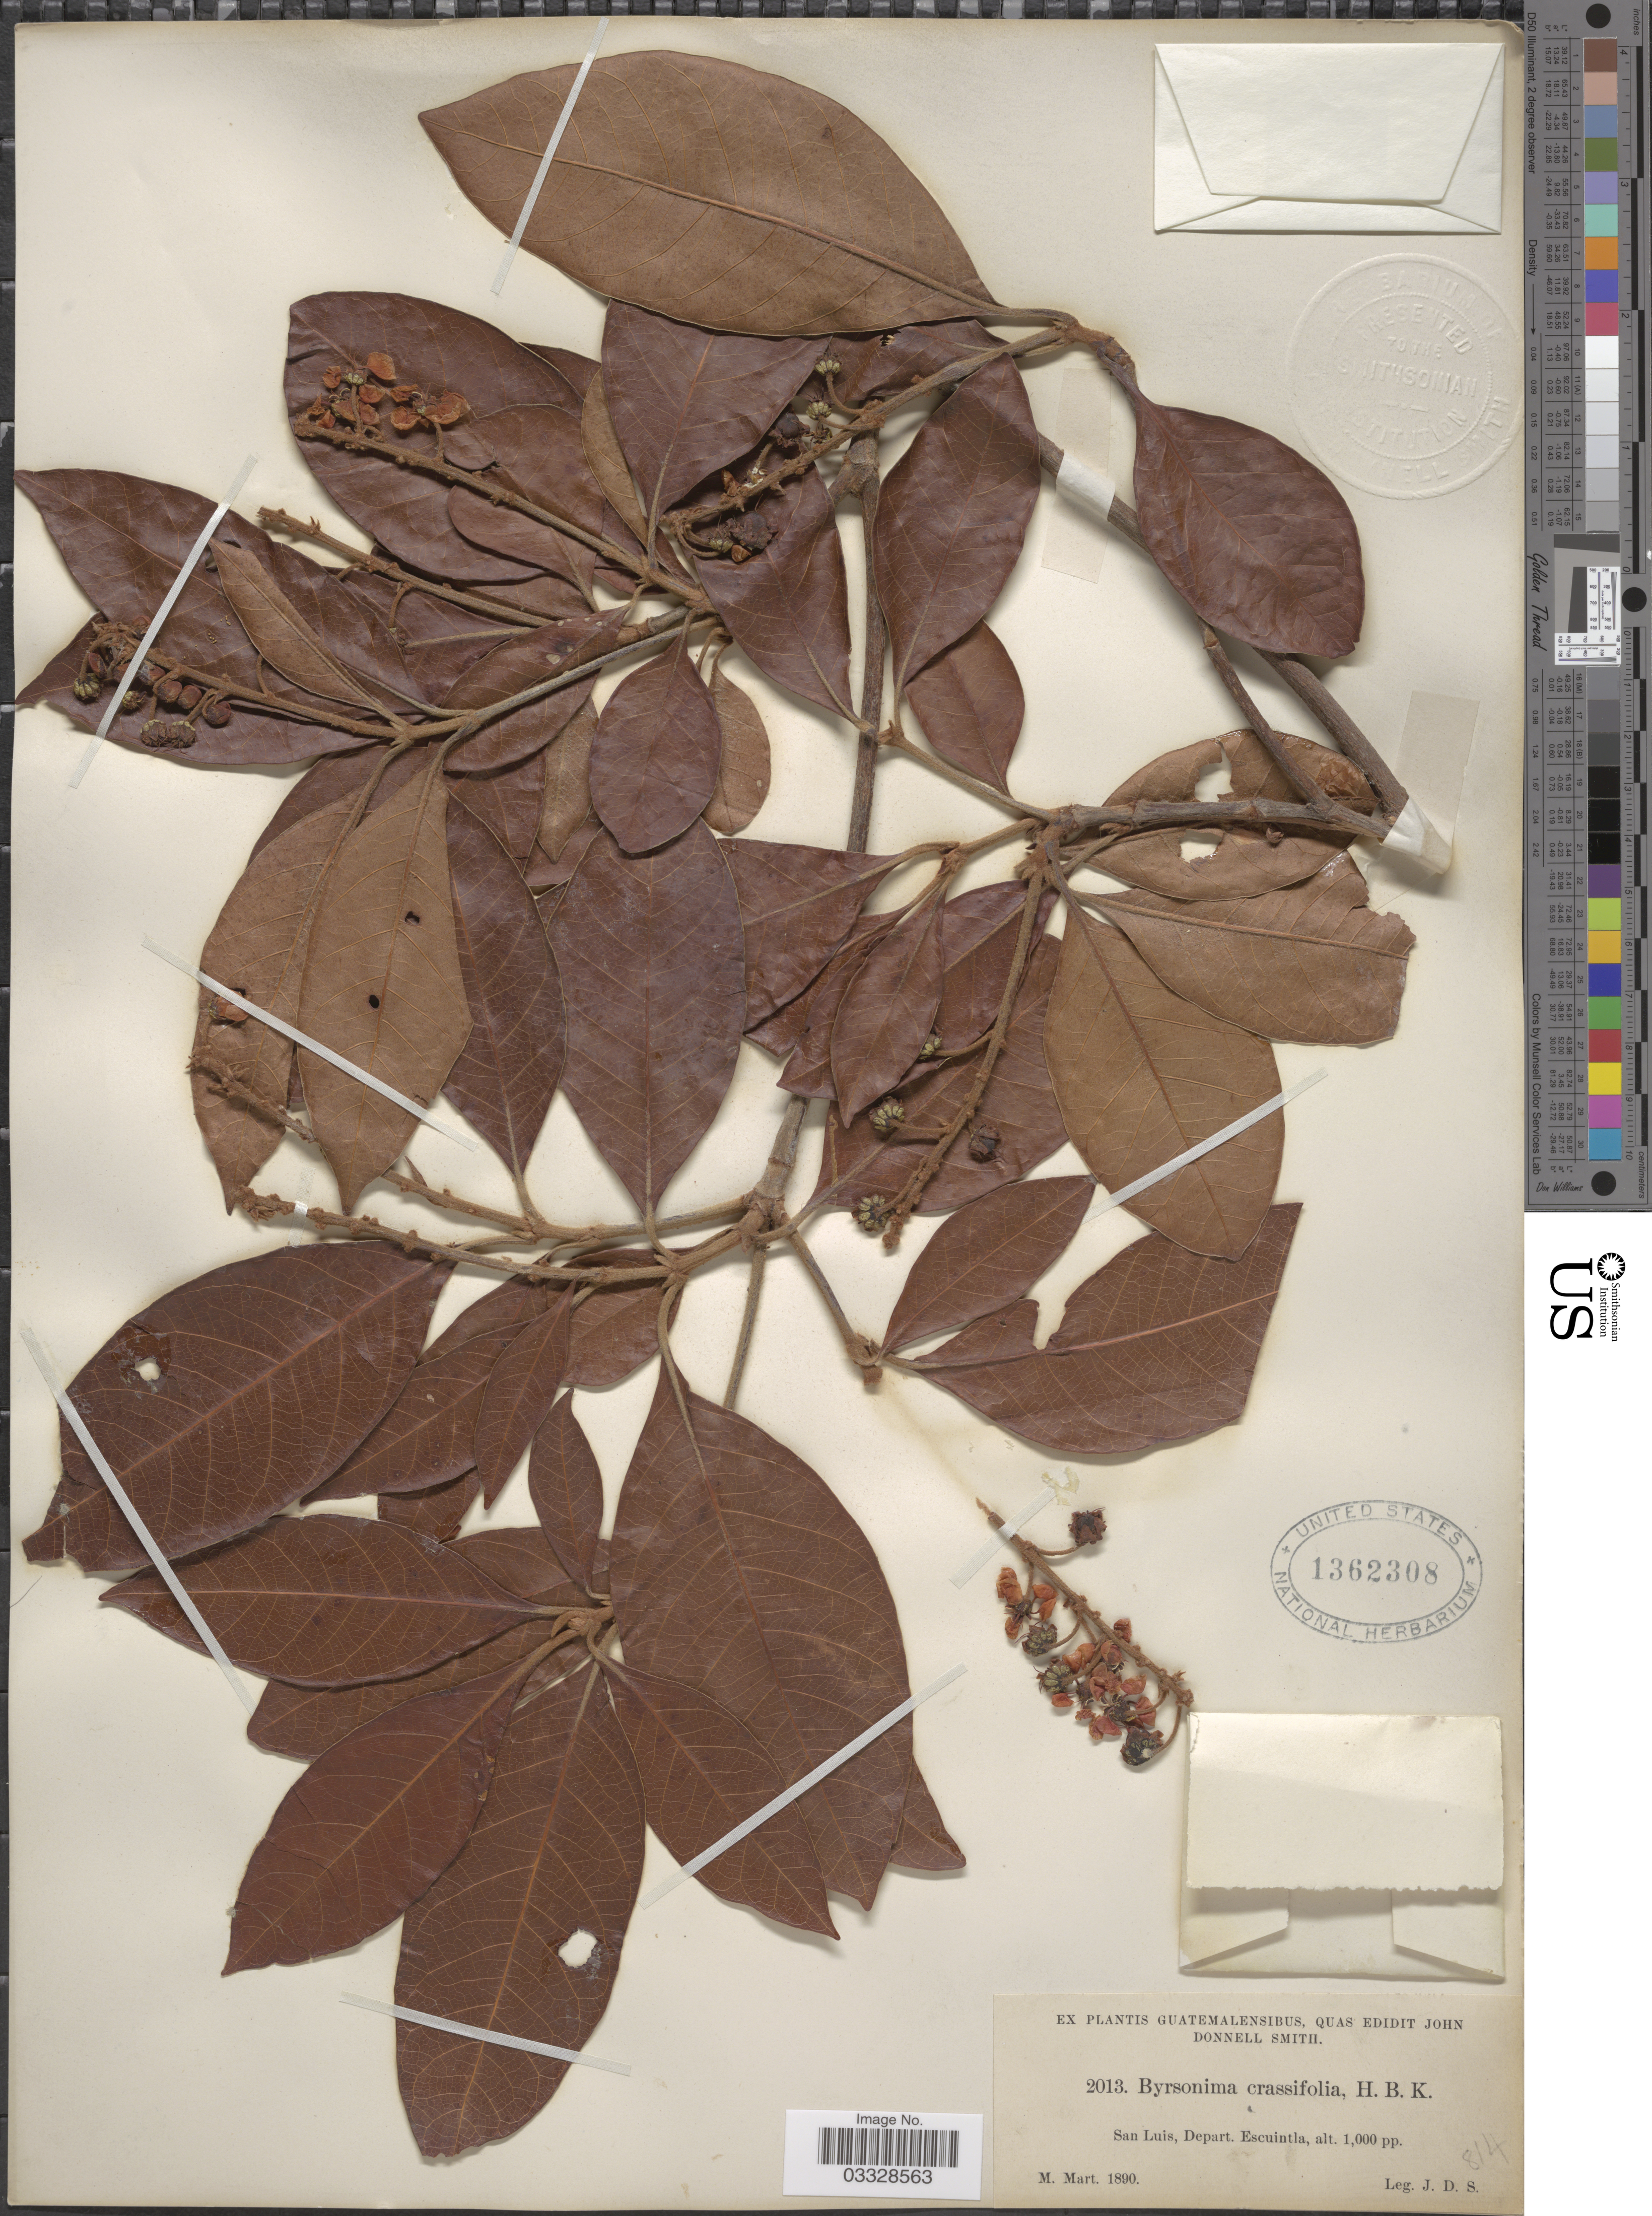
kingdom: Plantae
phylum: Tracheophyta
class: Magnoliopsida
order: Malpighiales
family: Malpighiaceae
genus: Byrsonima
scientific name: Byrsonima crassifolia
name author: (L.) Kunth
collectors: J. Donnell Smith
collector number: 2013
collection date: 1890-03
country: Guatemala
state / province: Escuintla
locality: San Luis, Depart. Escuintla.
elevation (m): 305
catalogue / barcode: US 1362308